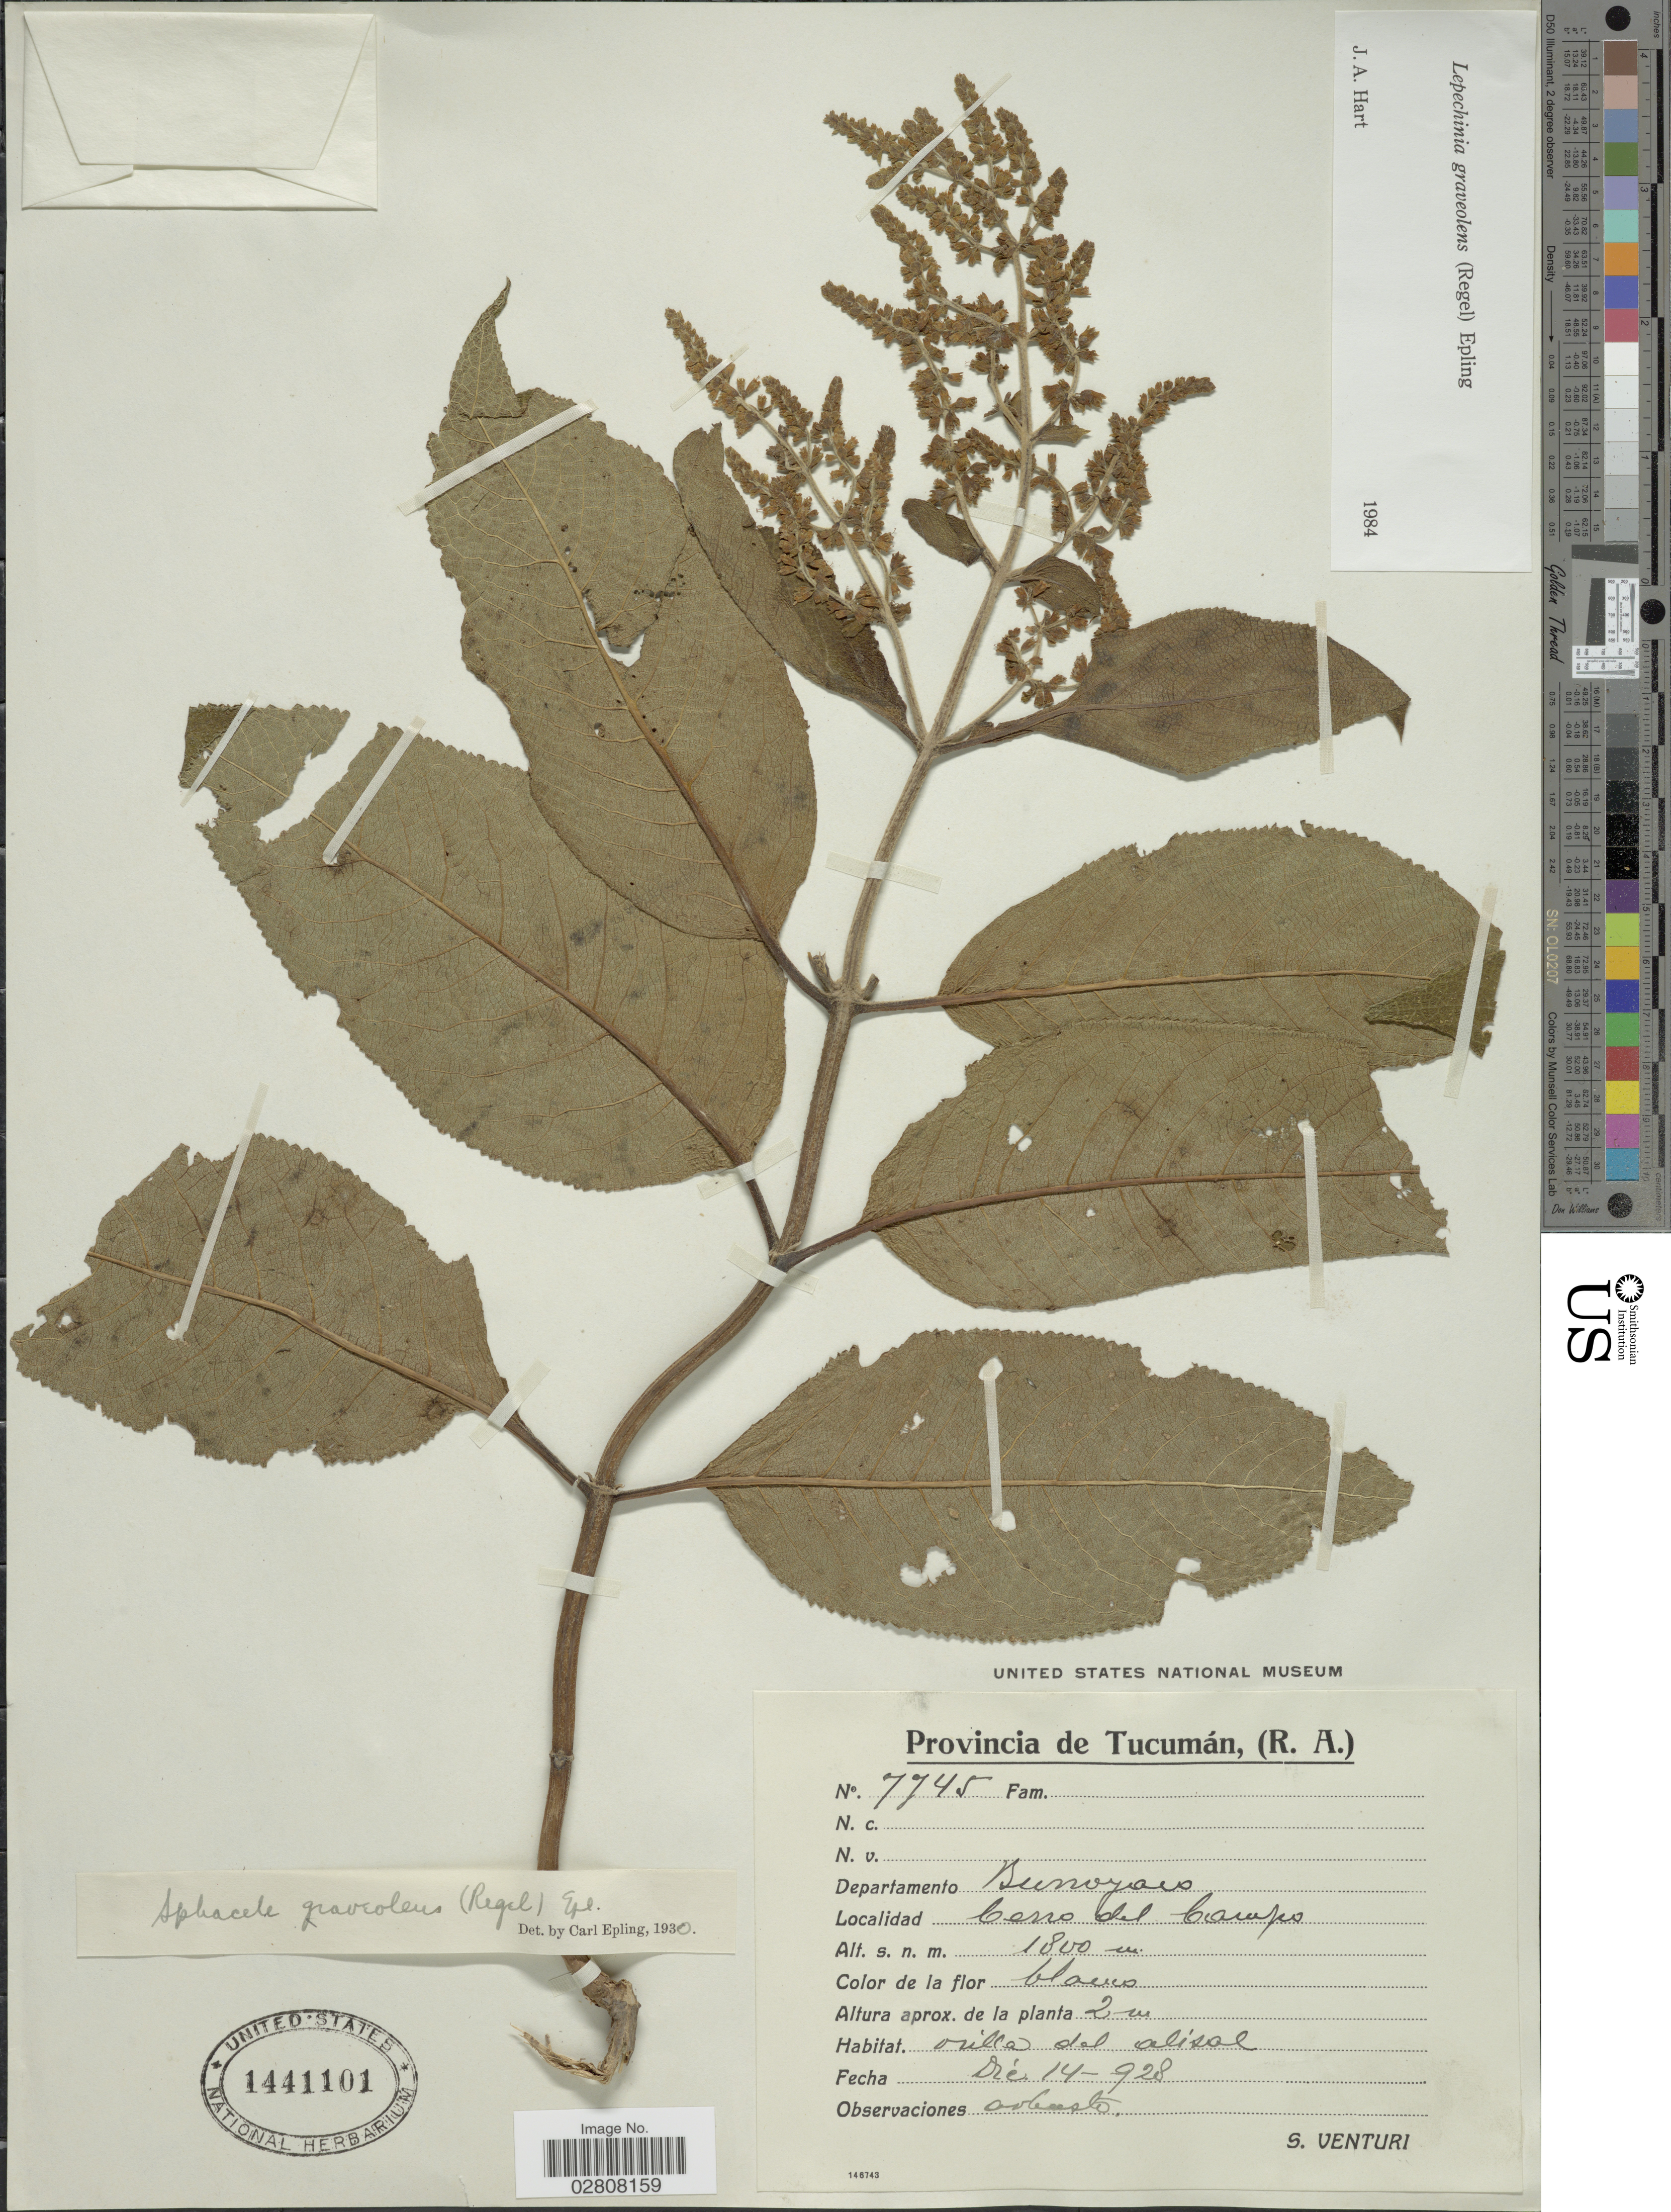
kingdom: Plantae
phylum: Tracheophyta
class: Magnoliopsida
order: Lamiales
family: Lamiaceae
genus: Lepechinia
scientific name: Lepechinia graveolens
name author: (Regel) Epling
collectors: S. Venturi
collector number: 7745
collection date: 1928-12-14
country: Argentina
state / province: Tucuman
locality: Provincia de Tucumán, (R.A.). Departamento Burruyacu. Cerro del Campo.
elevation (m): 1800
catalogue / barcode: US 1441101